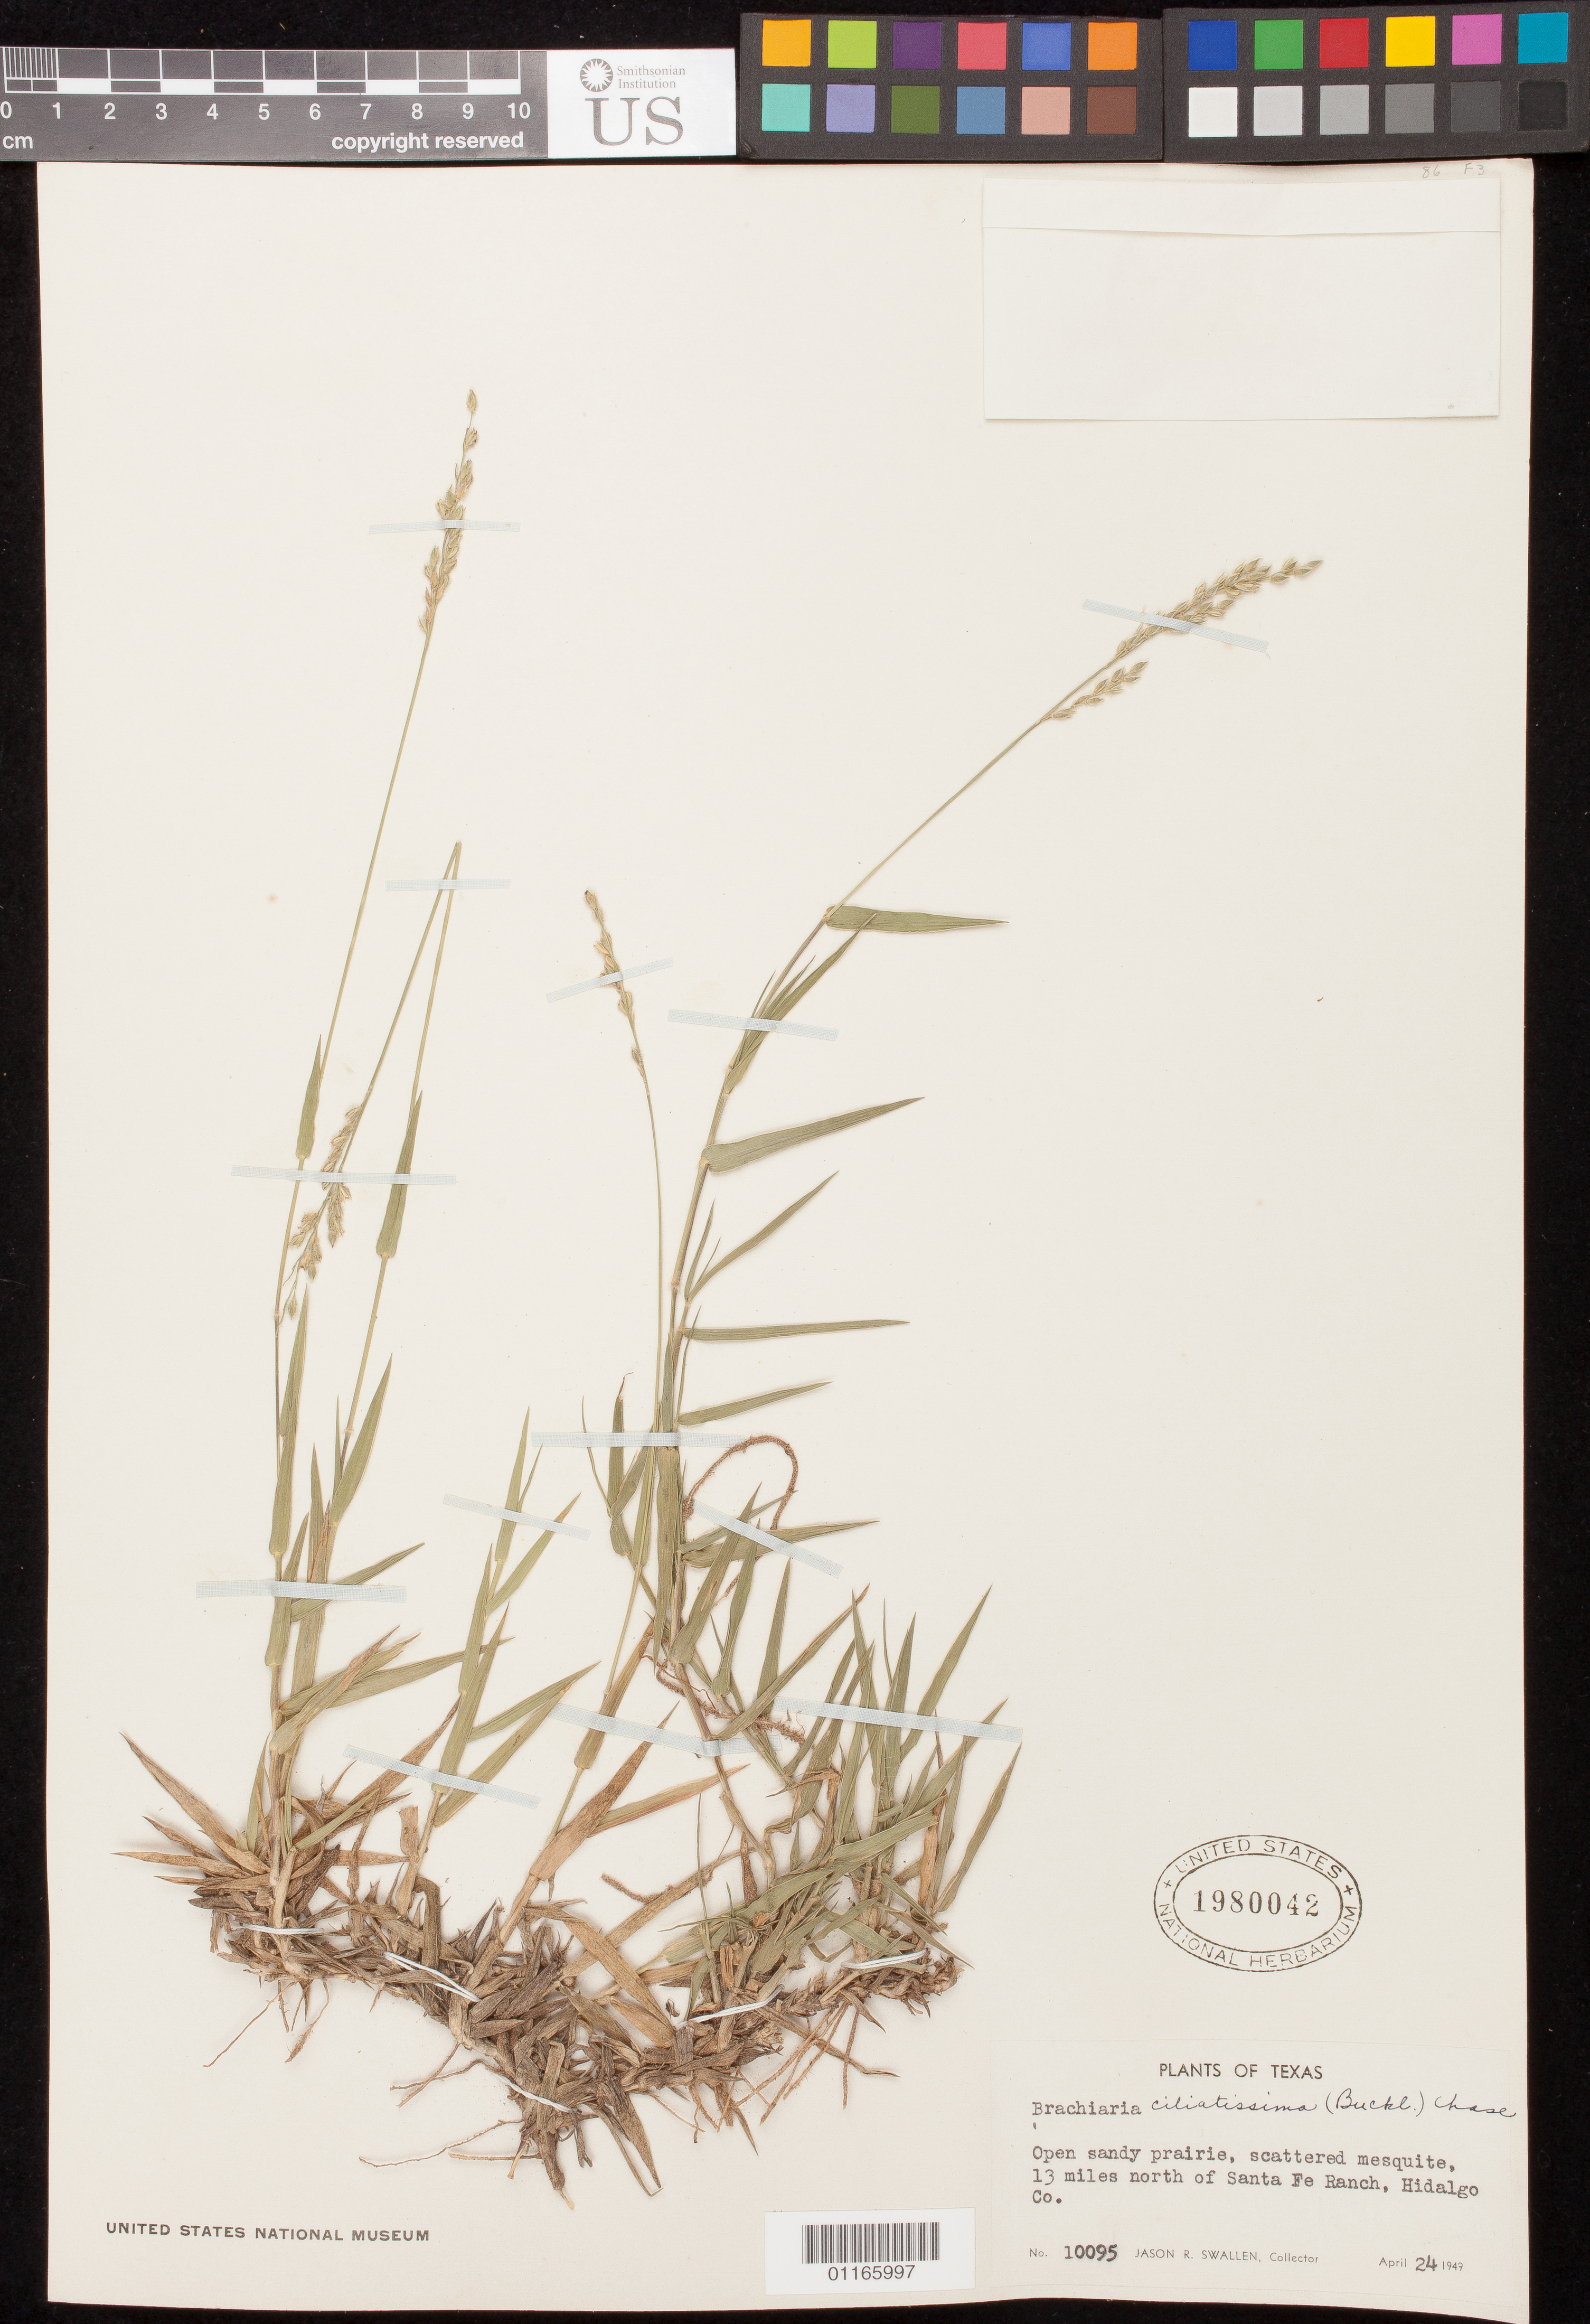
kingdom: Plantae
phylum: Tracheophyta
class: Liliopsida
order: Poales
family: Poaceae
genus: Brachiaria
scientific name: Brachiaria ciliatissima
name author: (Buckley) Chase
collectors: J. R. Swallen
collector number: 10095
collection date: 1949-04-24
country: United States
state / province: Texas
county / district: Hidalgo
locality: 13 miles north of Santa Fe Ranch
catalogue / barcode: US 1980042